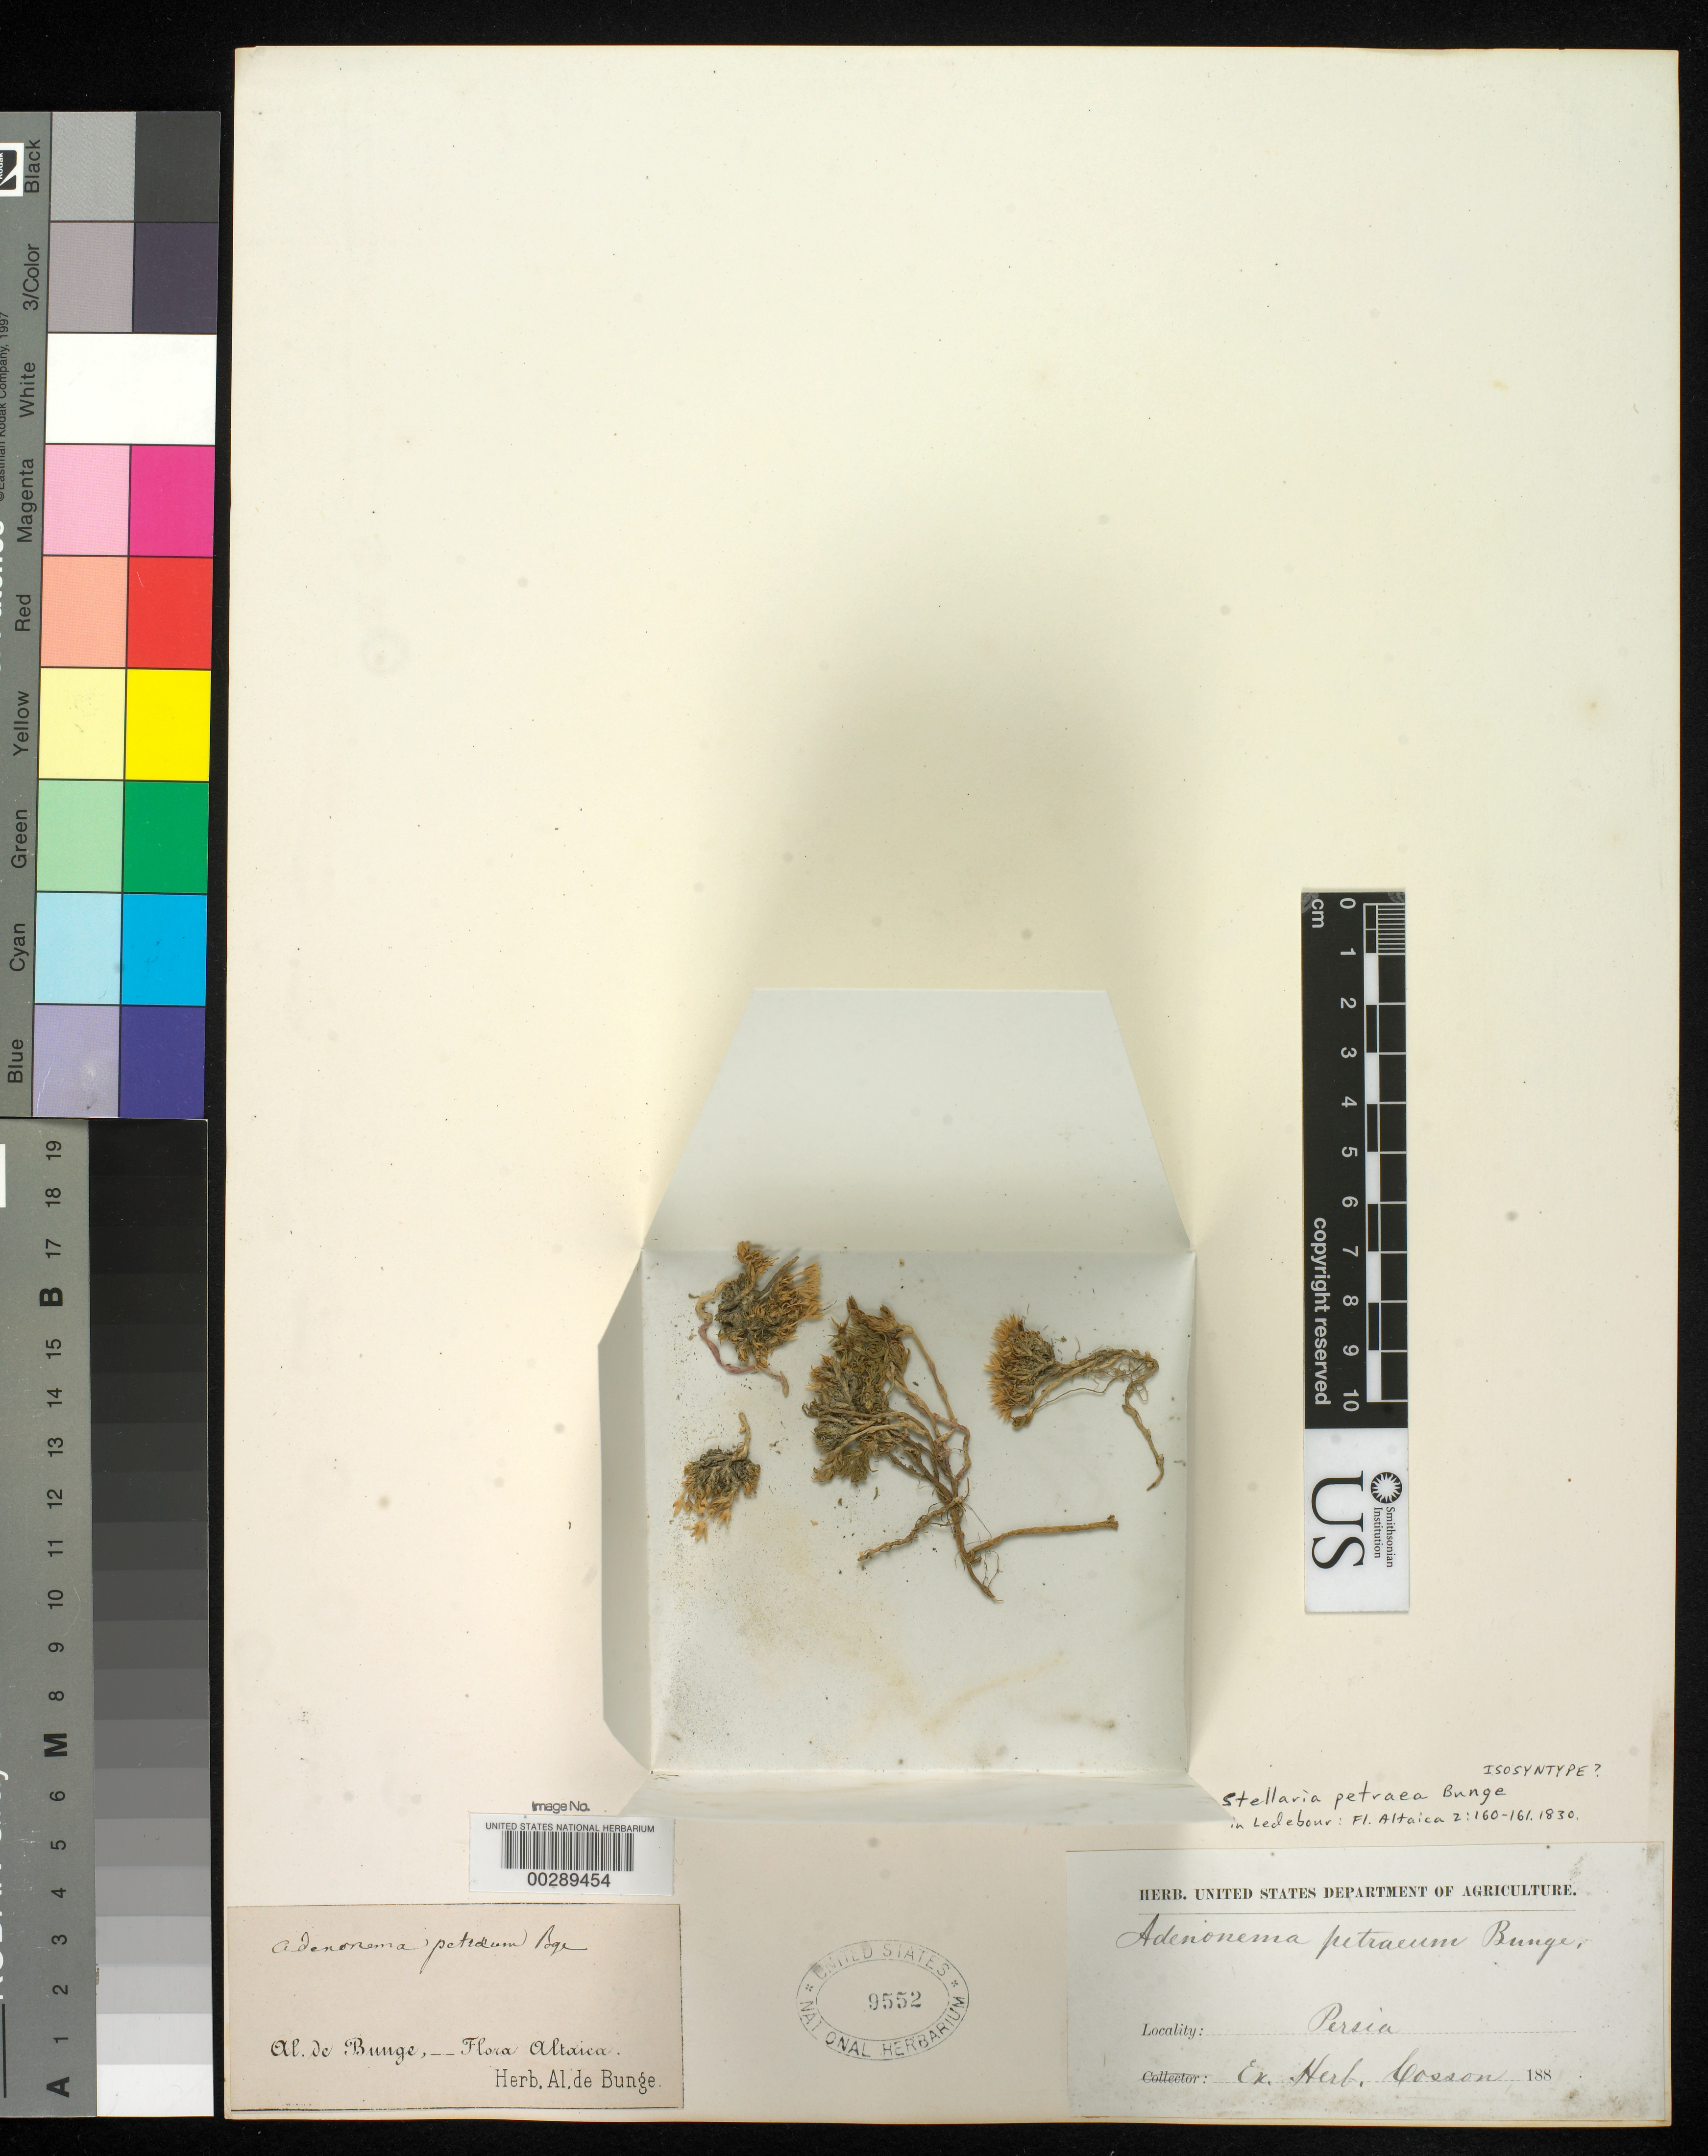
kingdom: Plantae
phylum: Tracheophyta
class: Magnoliopsida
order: Caryophyllales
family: Caryophyllaceae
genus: Stellaria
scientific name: Stellaria petraea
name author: Bunge in Ledeb.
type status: Isosyntype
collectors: E. Cosson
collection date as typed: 188-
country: Iran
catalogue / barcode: US 9552